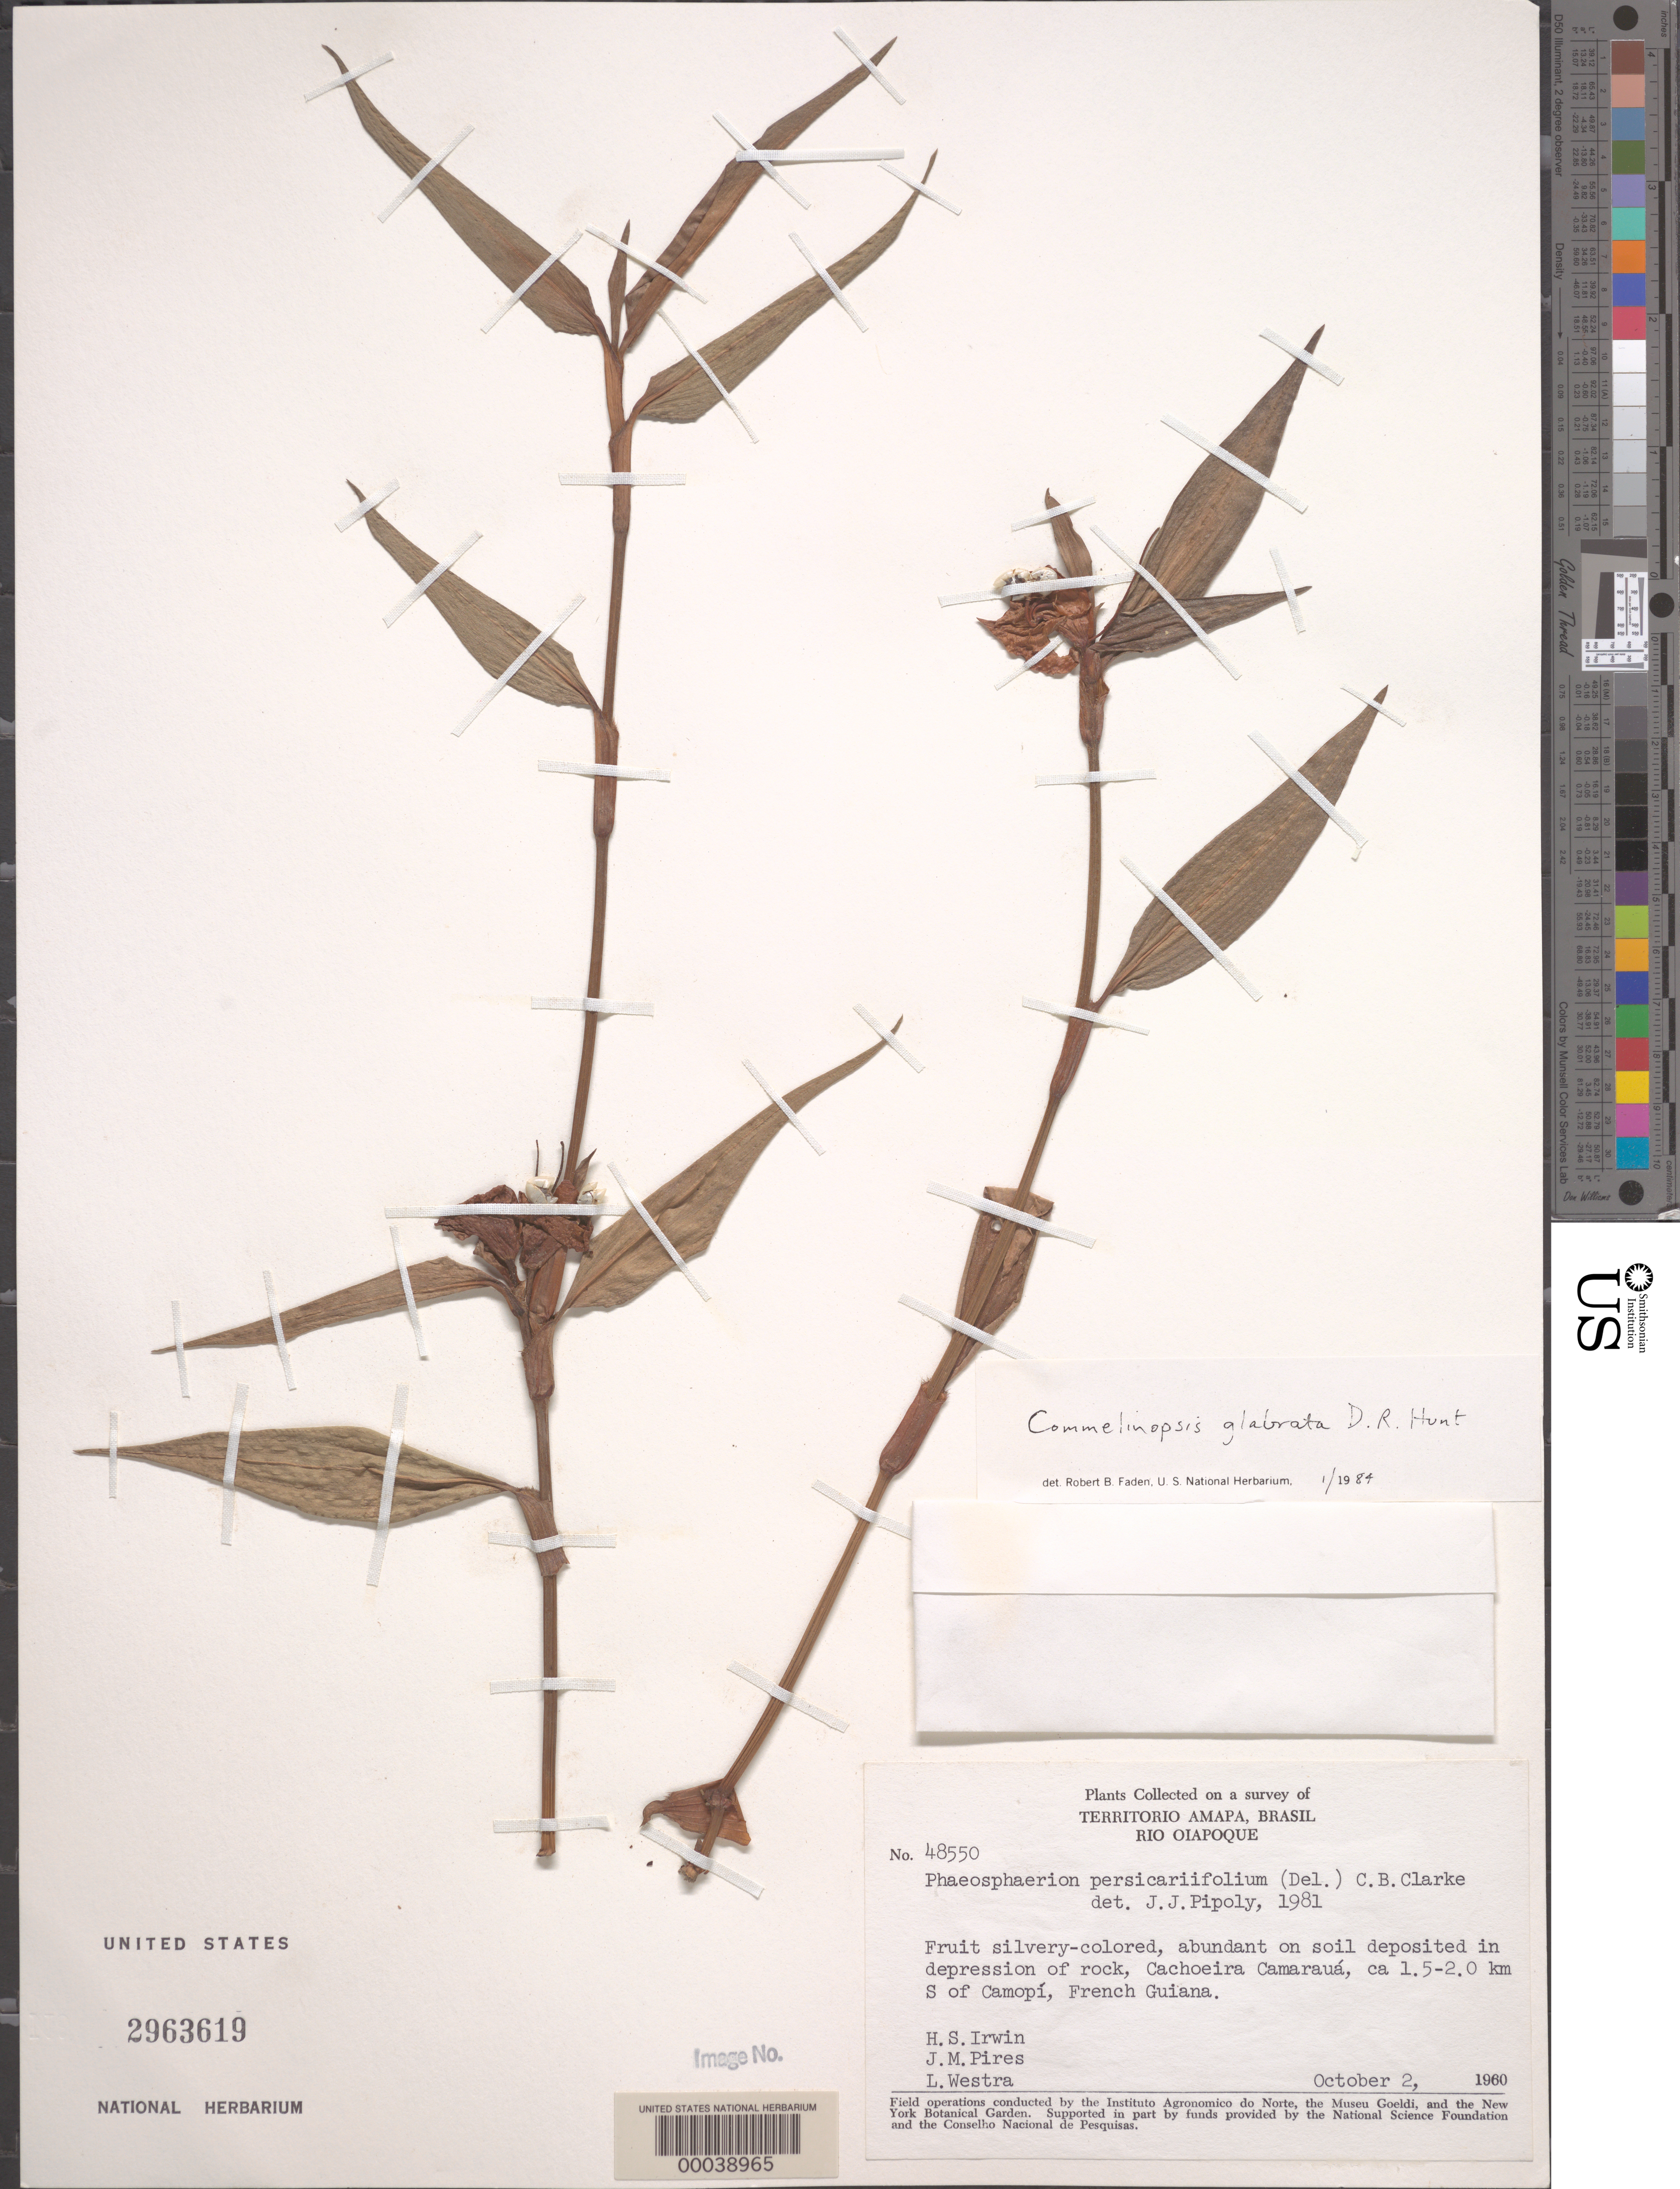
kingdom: Plantae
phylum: Tracheophyta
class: Liliopsida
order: Commelinales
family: Commelinaceae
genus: Commelina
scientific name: Commelina rufipes var. glabrata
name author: (D.R. Hunt) Faden & D.R. Hunt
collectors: H. Irwin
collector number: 48550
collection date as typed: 02 Oct 1960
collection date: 1960-10-02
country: French Guiana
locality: Plants collected on a survey of Territorio Amapa, Brasil, Rio Oiapoque. Cachoeira camaraua, ca 1.5-2 km s of camopi, french guiana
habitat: Soil deposited in depression of rock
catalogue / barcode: US 2963619